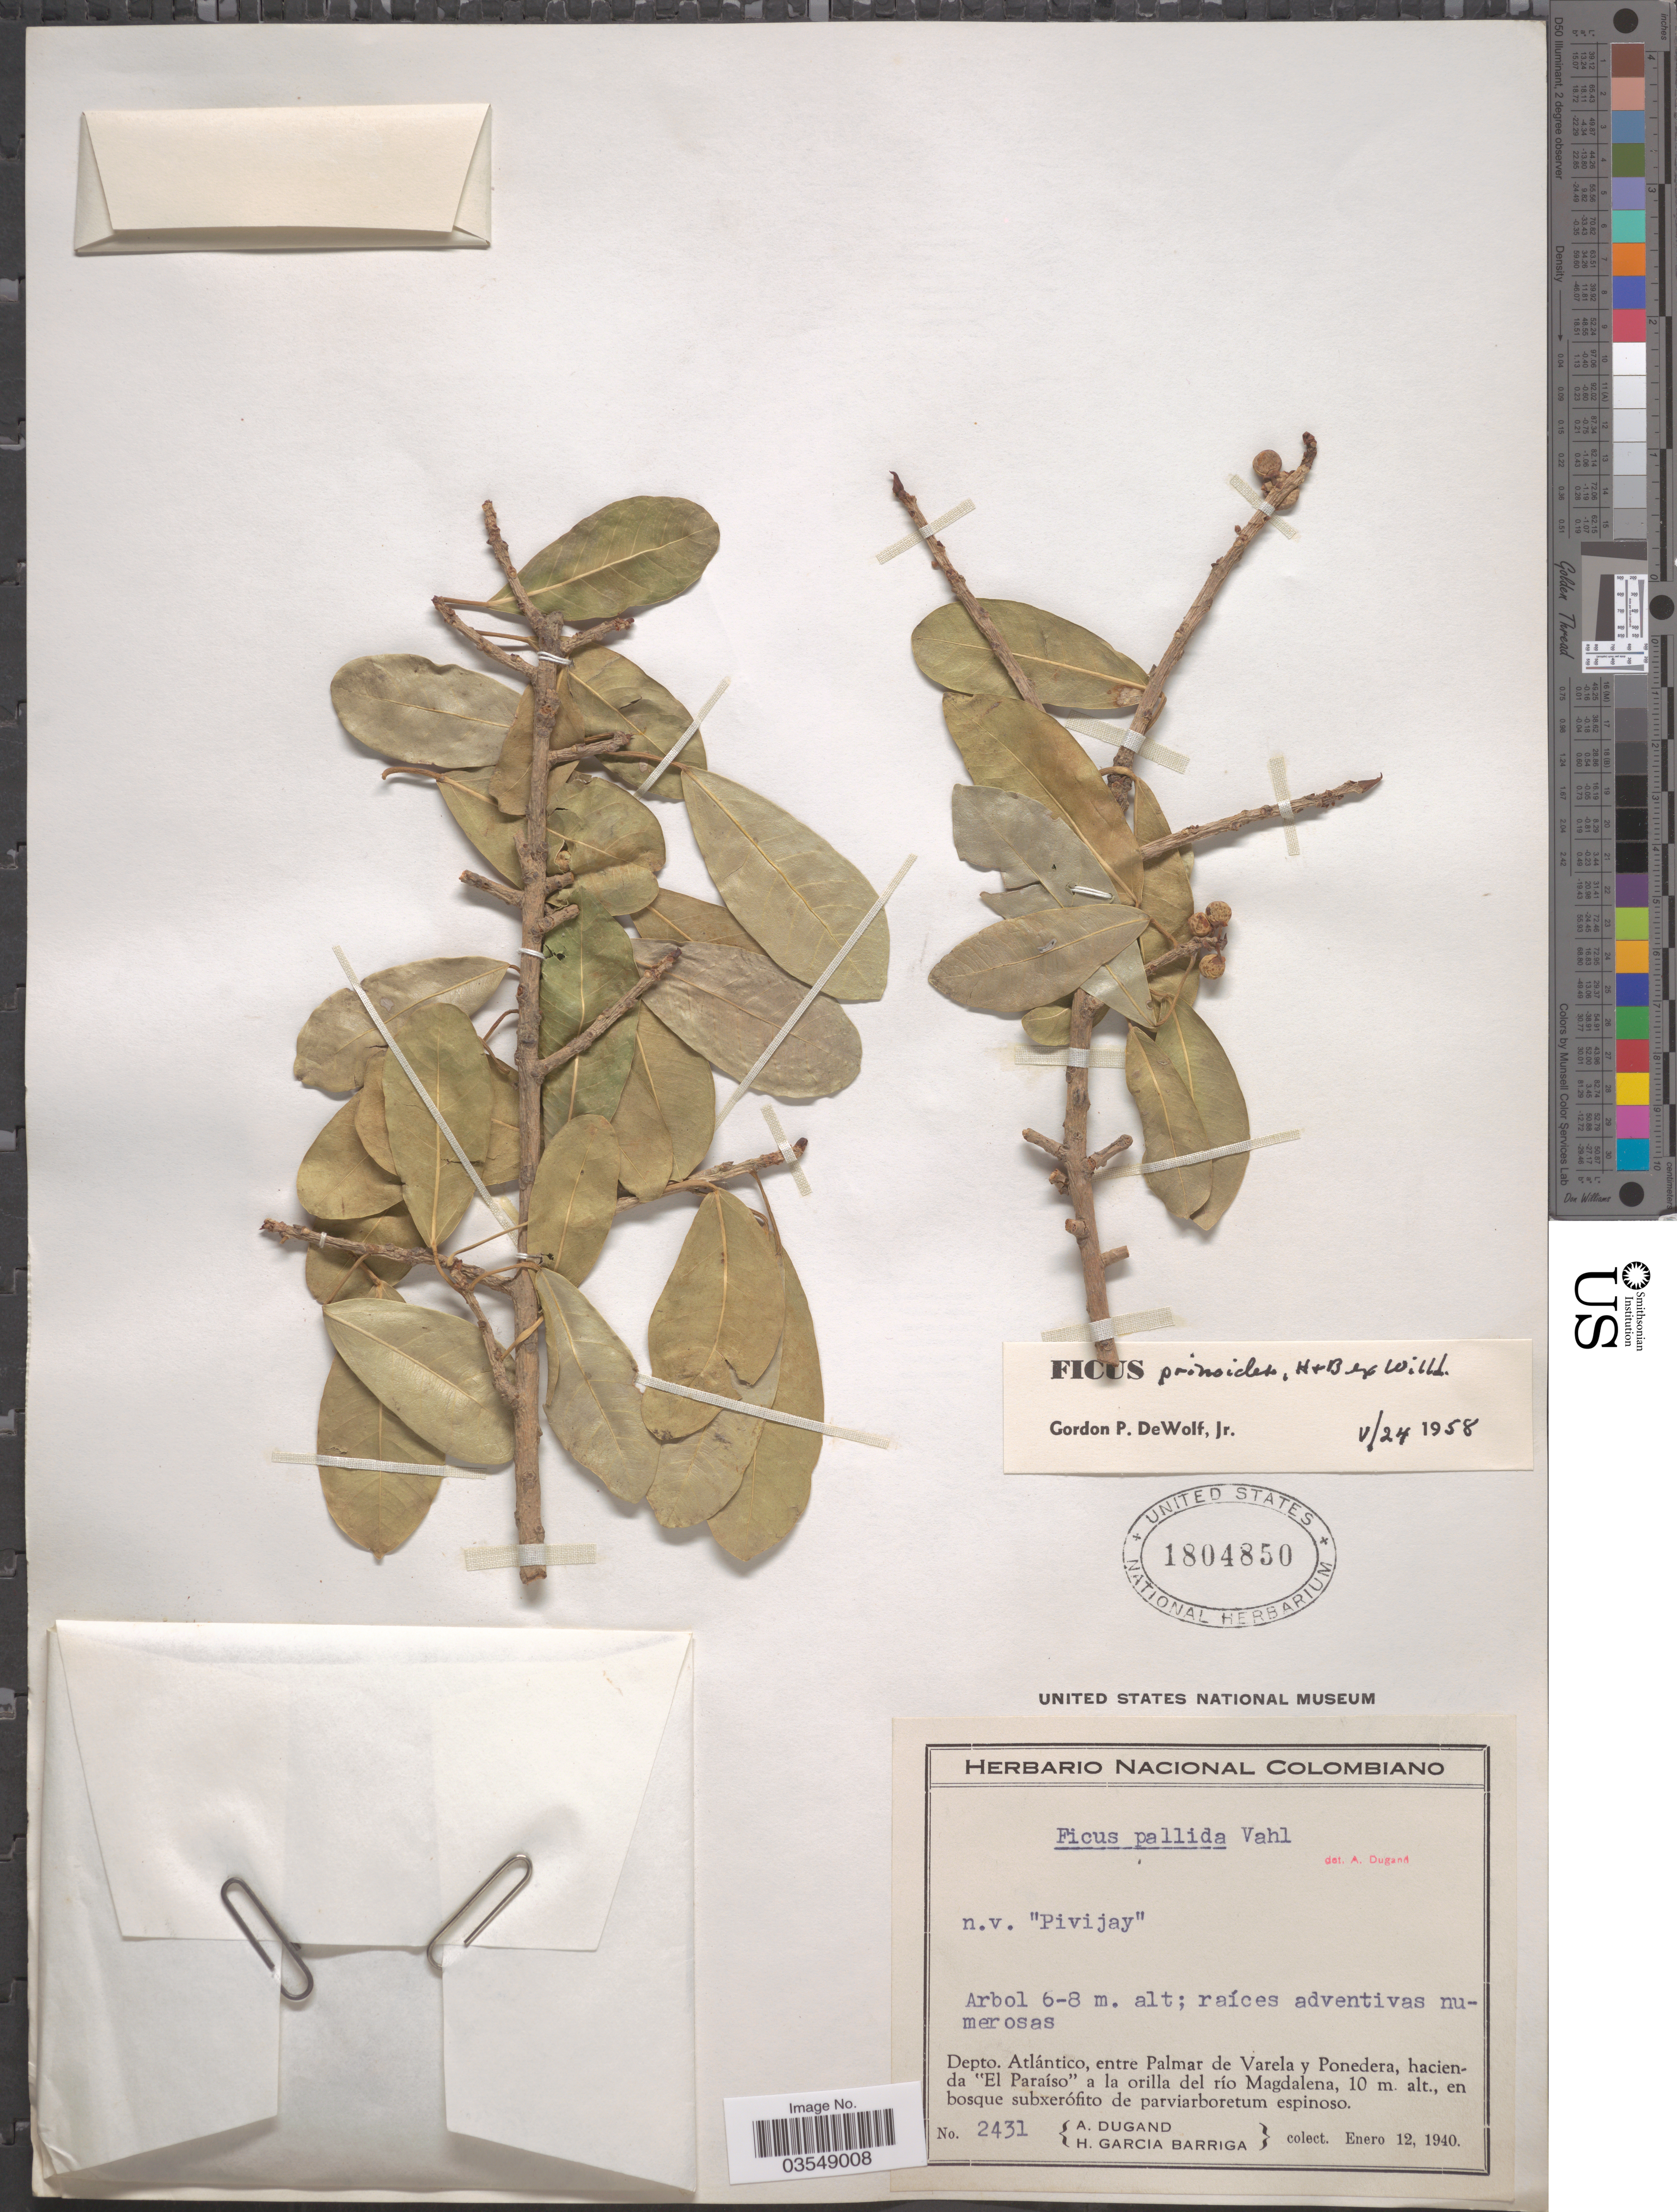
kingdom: Plantae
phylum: Tracheophyta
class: Magnoliopsida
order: Rosales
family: Moraceae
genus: Ficus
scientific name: Ficus pallida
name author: Vahl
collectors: A. Dugand & H. García Barriga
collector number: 2431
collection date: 1940-01-12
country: Colombia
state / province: Atlántico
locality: Depto. Atlántico, entre Palmar de Varela y Ponedera, hacienda "El Paraíso" a la orilla del río Magdalena.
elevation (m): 10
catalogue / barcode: US 1804850